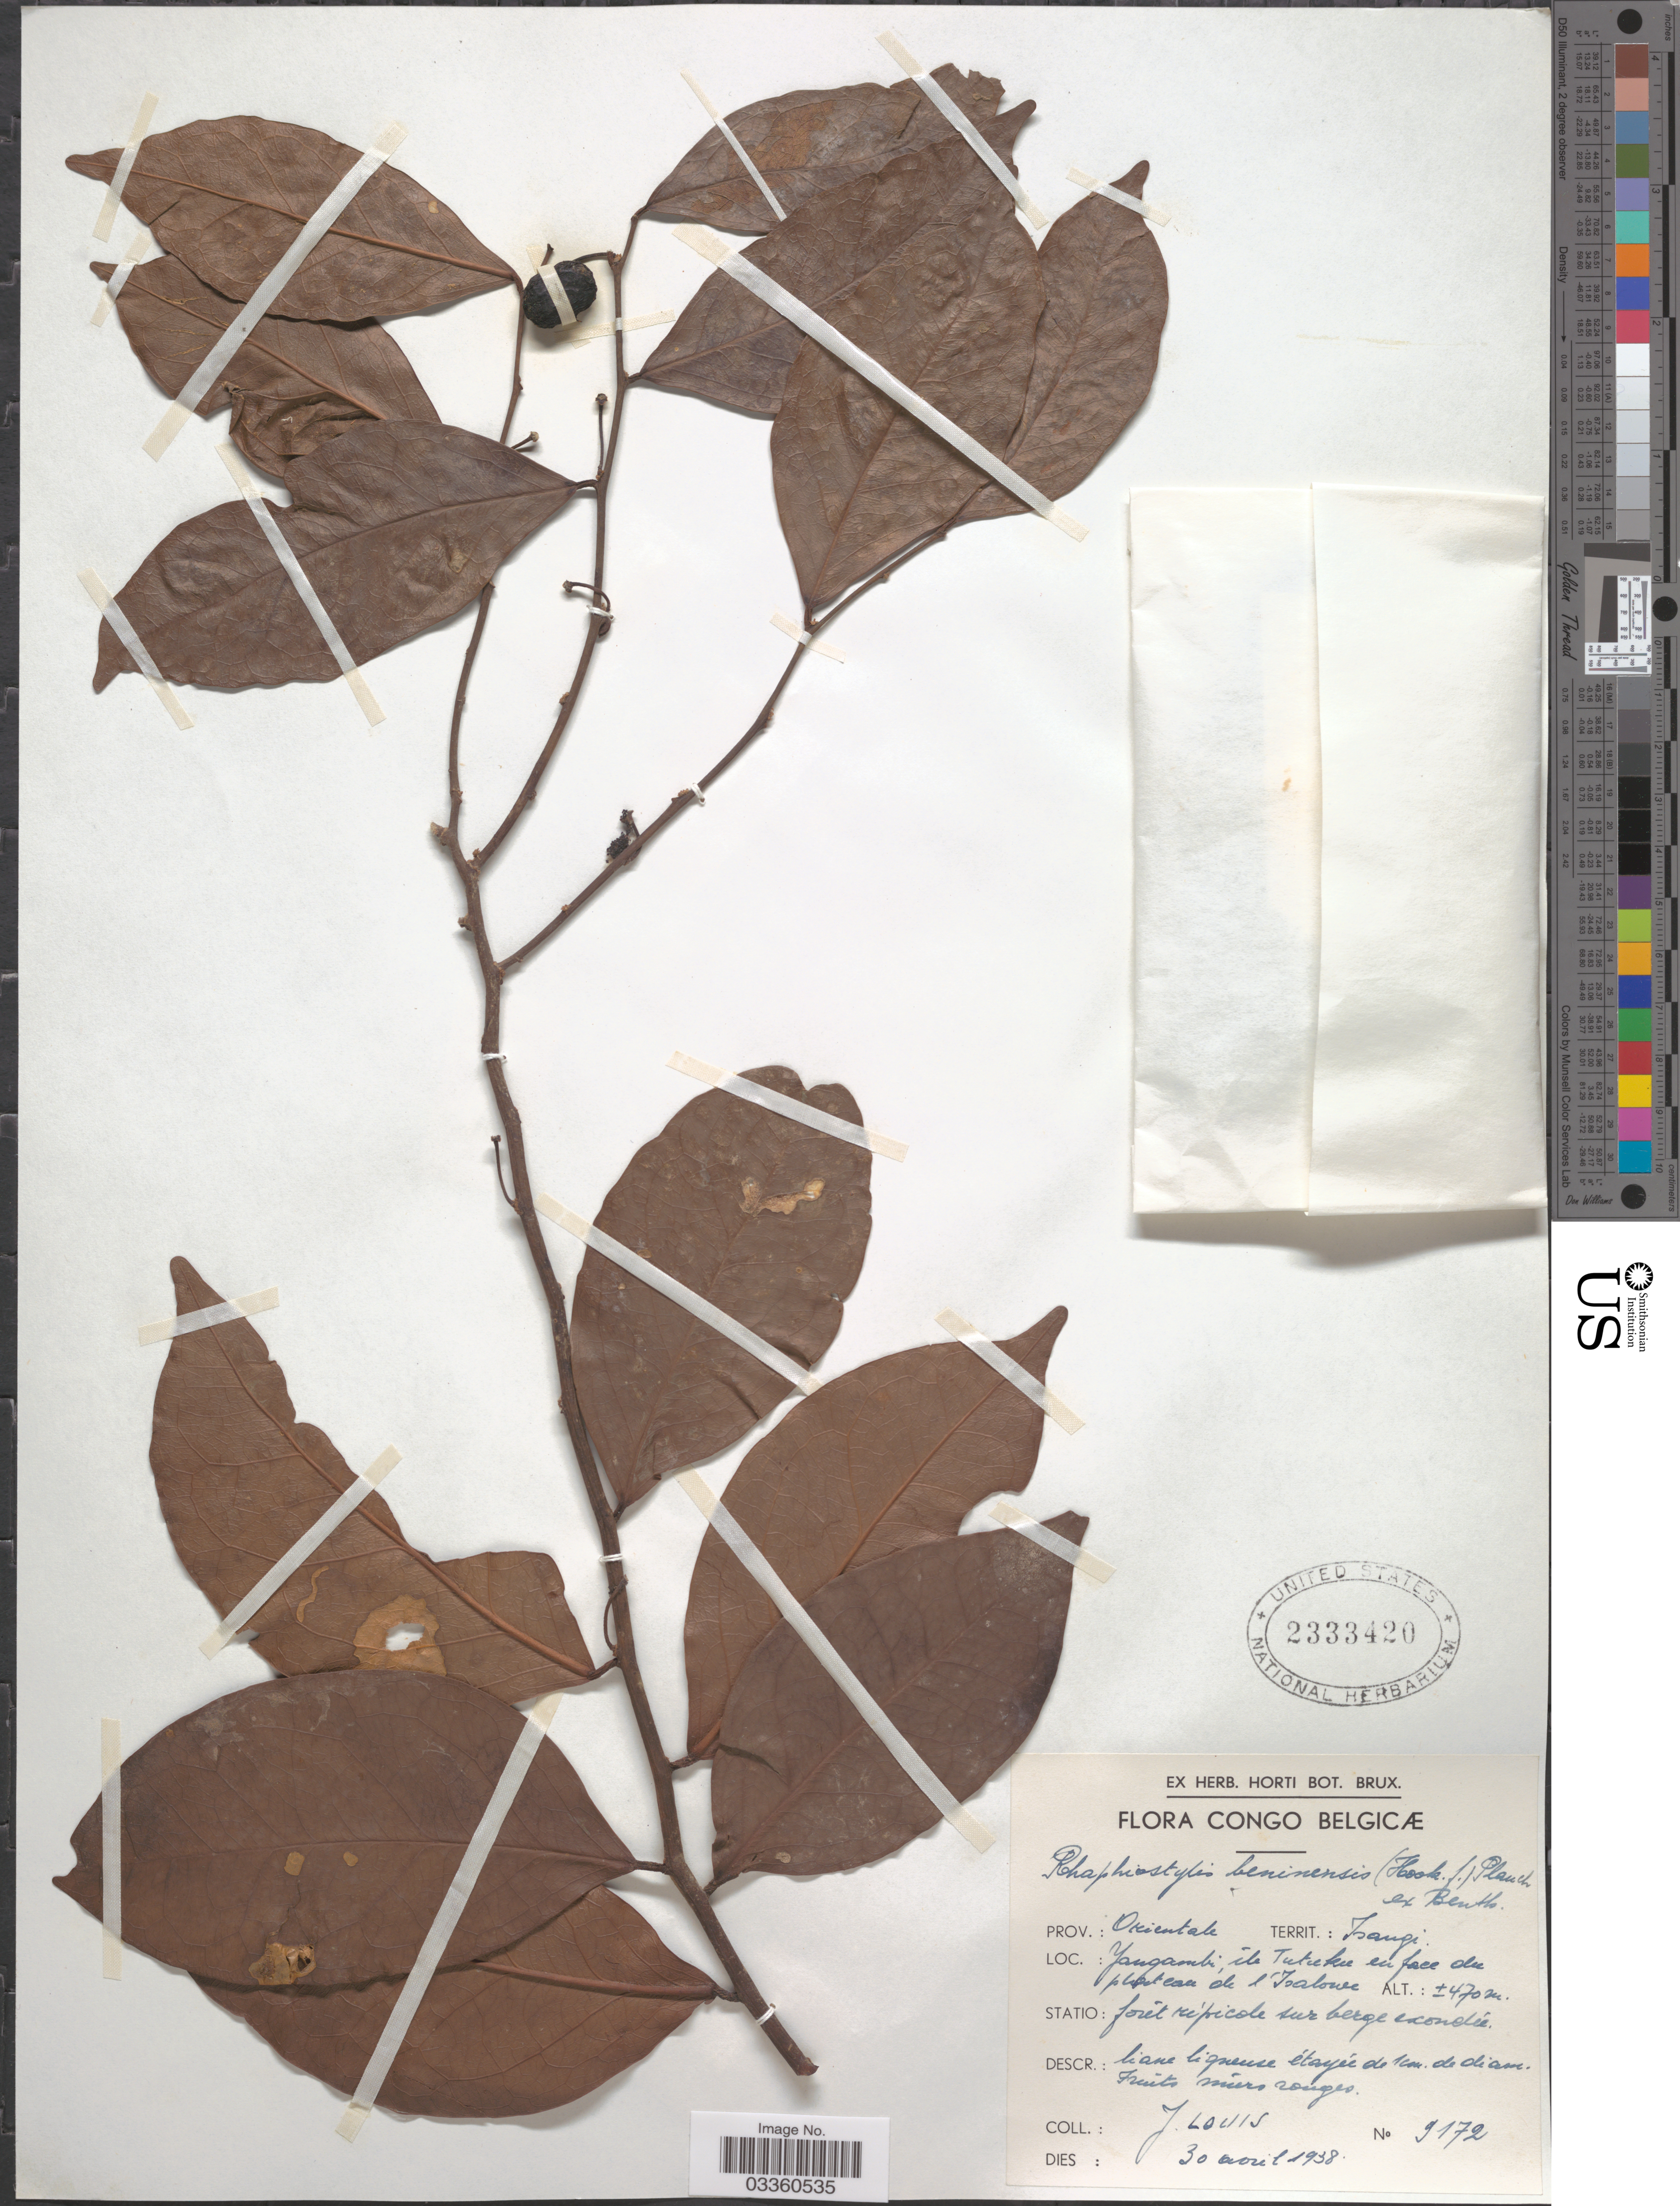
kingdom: Plantae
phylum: Tracheophyta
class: Magnoliopsida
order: Metteniusales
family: Metteniusaceae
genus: Rhaphiostylis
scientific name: Rhaphiostylis beninensis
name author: (Planch.) Benth.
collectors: J. Louis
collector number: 9172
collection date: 1938-04-30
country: Congo, Democratic Republic of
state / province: Tshopo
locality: Congo Belgicæ. Prov.: Orientale, Territ.: Isangi. Yangambi, île Tutuku en face du plateau de l'Isalowe.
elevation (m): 470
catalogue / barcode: US 2333420